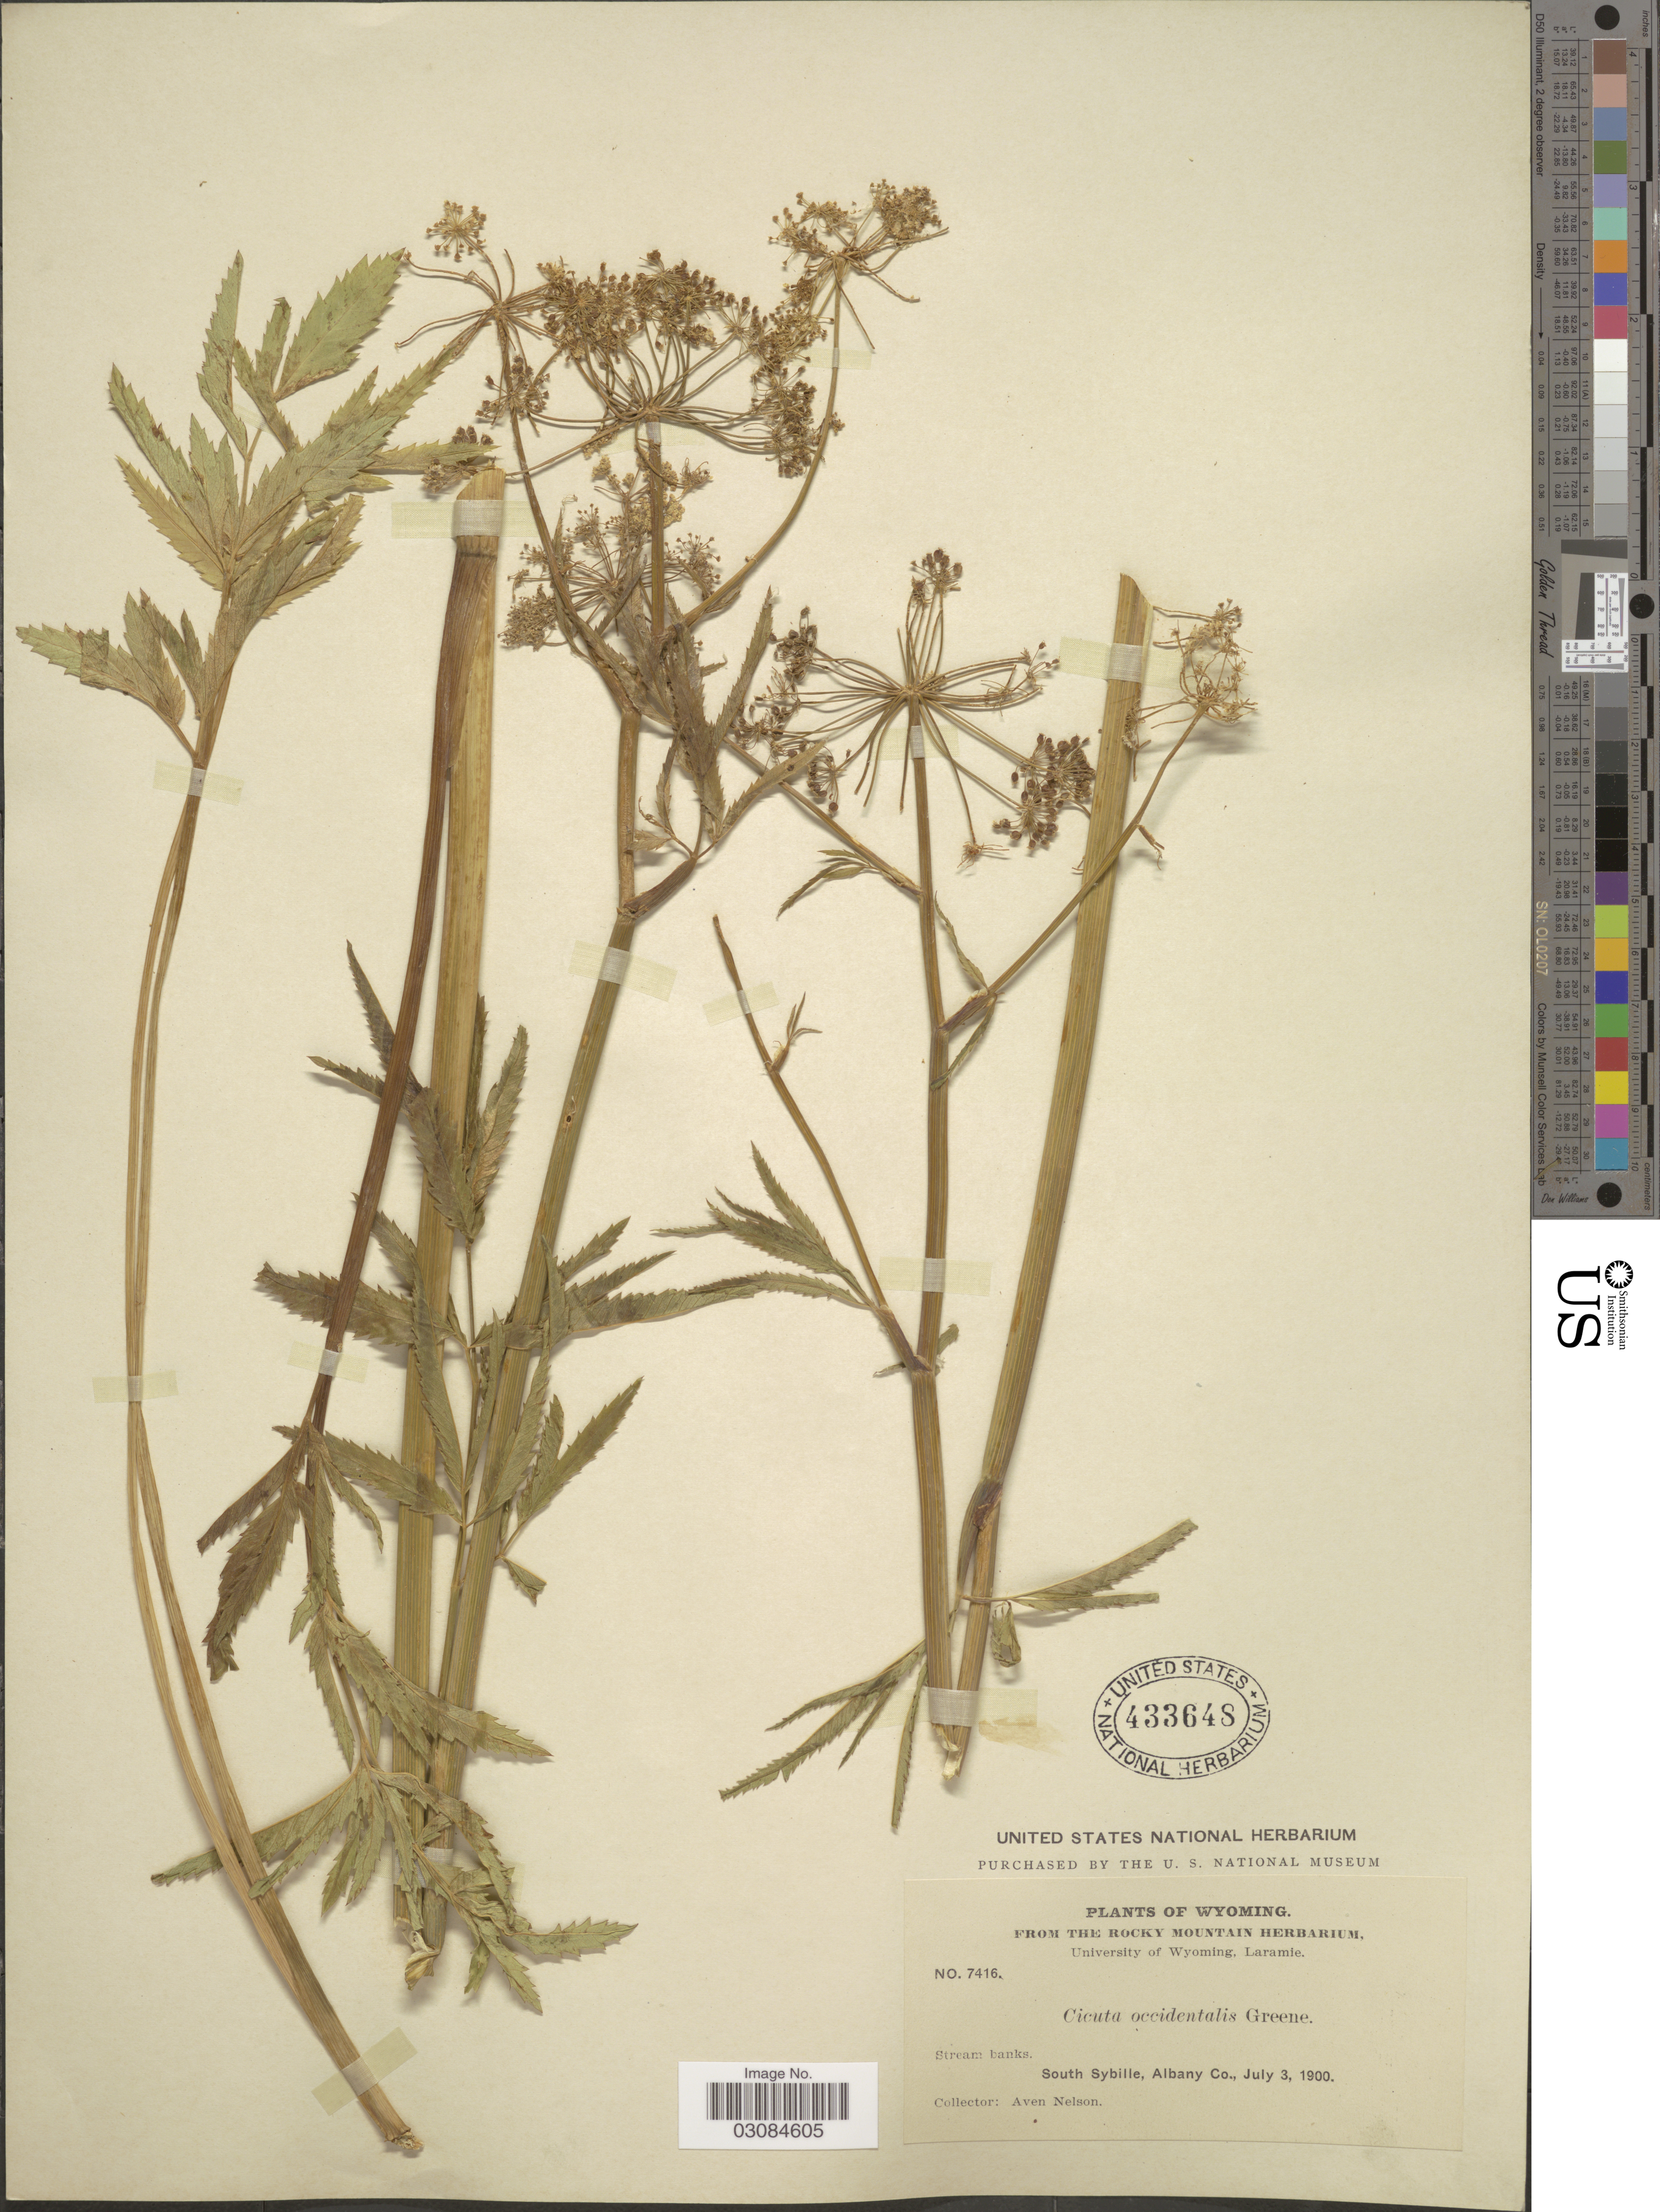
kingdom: Plantae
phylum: Tracheophyta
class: Magnoliopsida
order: Apiales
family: Apiaceae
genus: Cicuta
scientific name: Cicuta occidentalis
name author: Greene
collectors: A. Nelson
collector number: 7416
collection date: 1900-07-03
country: United States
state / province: Wyoming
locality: South Sybille, Albany Co.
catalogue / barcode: US 433648